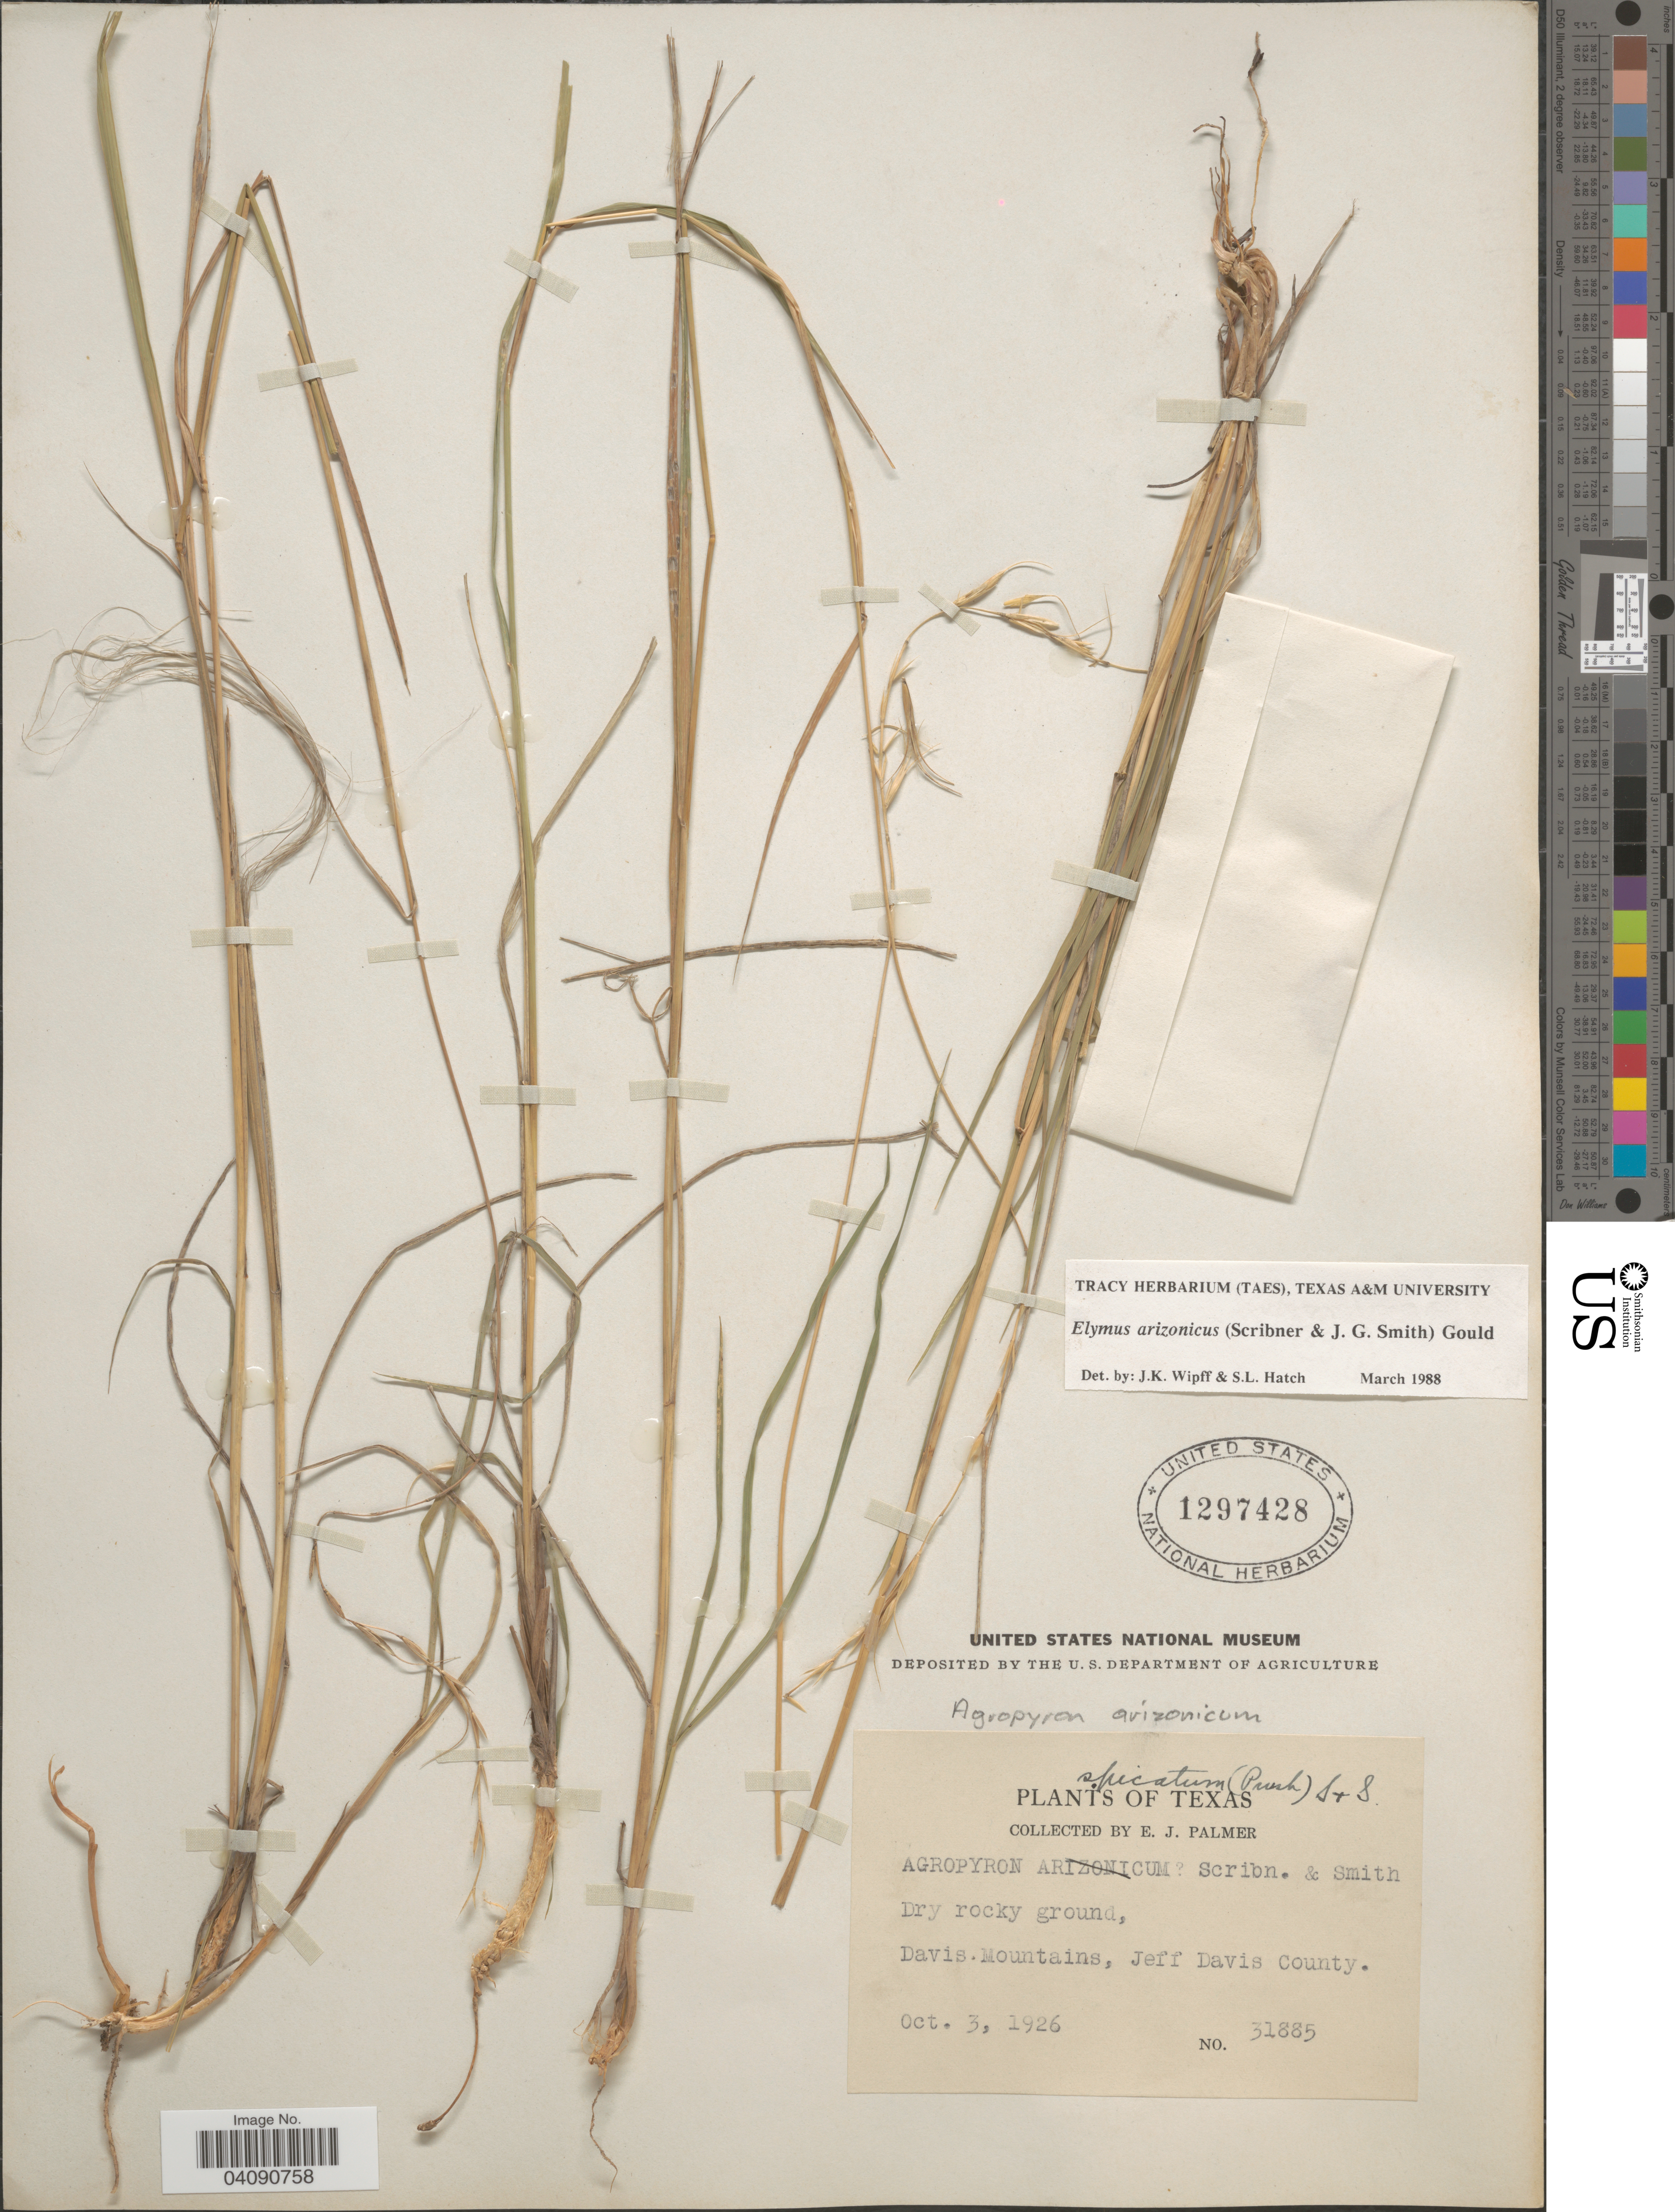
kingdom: Plantae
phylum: Tracheophyta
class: Liliopsida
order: Poales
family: Poaceae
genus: Elymus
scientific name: Elymus arizonicus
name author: (Scribn. & J.G. Sm.) Gould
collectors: E. J. Palmer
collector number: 31885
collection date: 1926-10-03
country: United States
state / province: Texas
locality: Dry rocky ground, Davis Mountains, Jeff Davis County.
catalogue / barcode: US 1297428